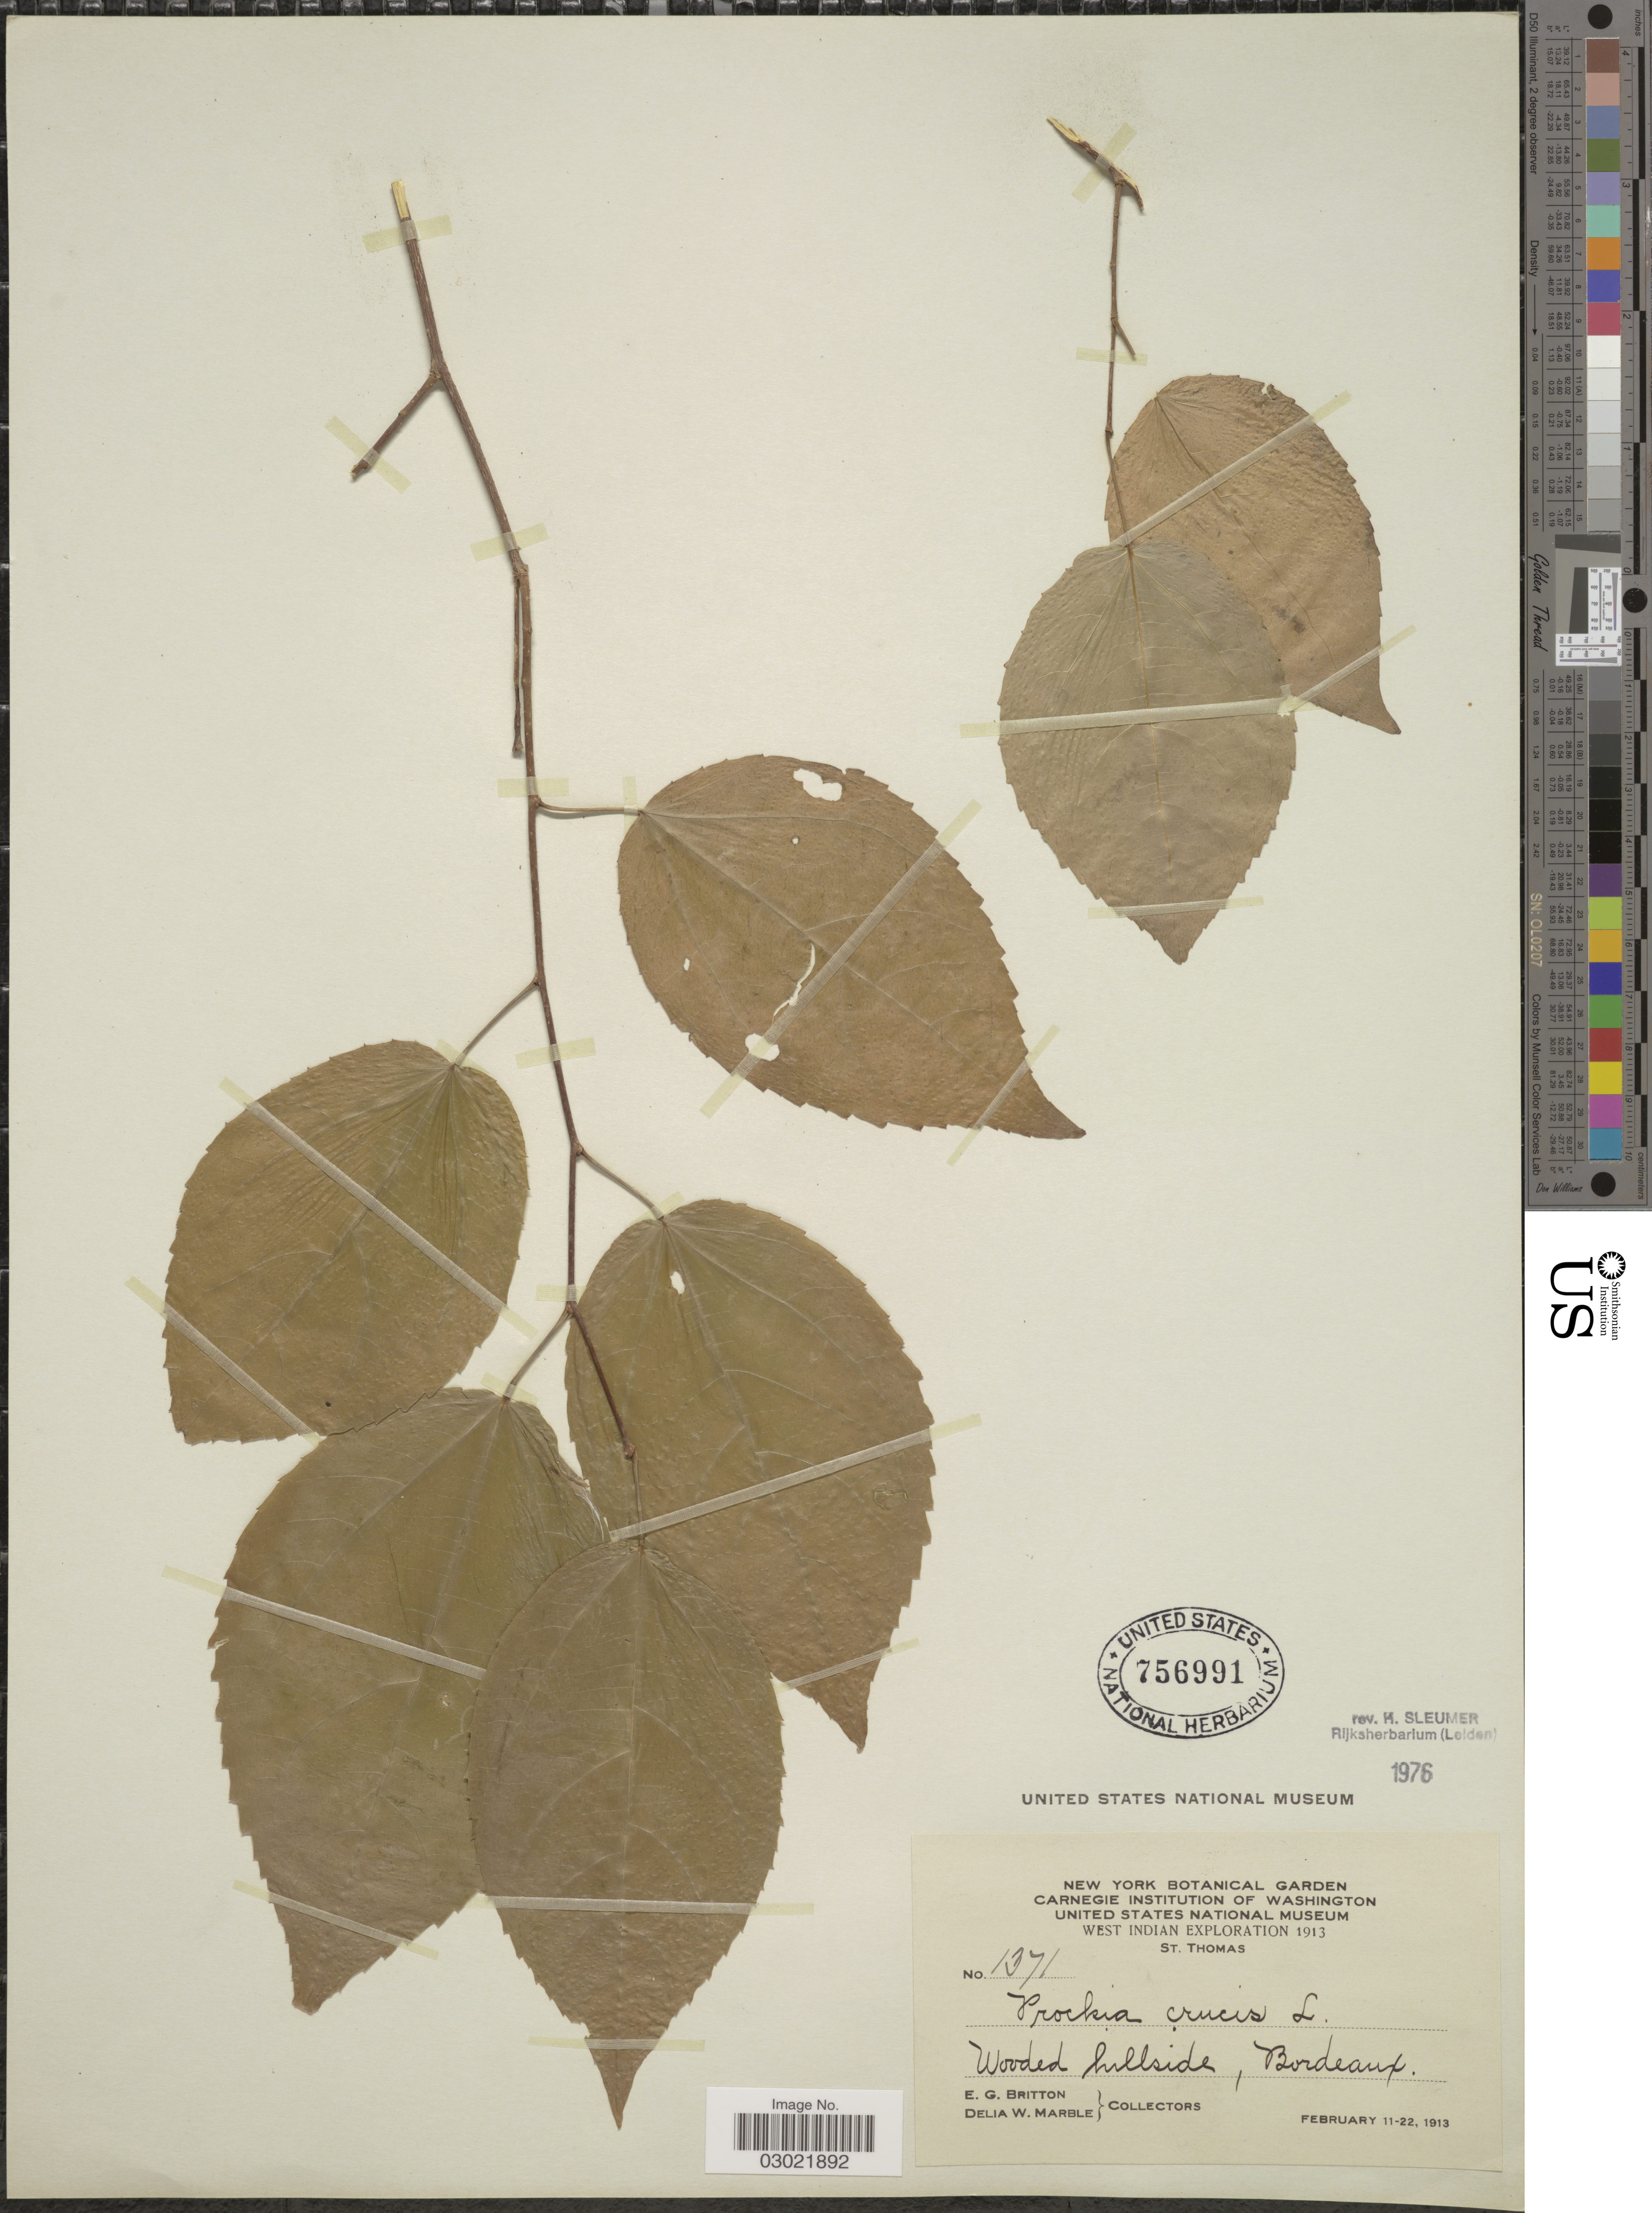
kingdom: Plantae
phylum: Tracheophyta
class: Magnoliopsida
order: Malpighiales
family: Salicaceae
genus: Prockia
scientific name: Prockia crucis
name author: P. Browne ex L.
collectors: E. G. Britton & D. W. Marble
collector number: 1371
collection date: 1913-02-11/1913-02-22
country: U.S. Virgin Islands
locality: West Indian. St. Thomas. Wooded hillside.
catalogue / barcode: US 756991